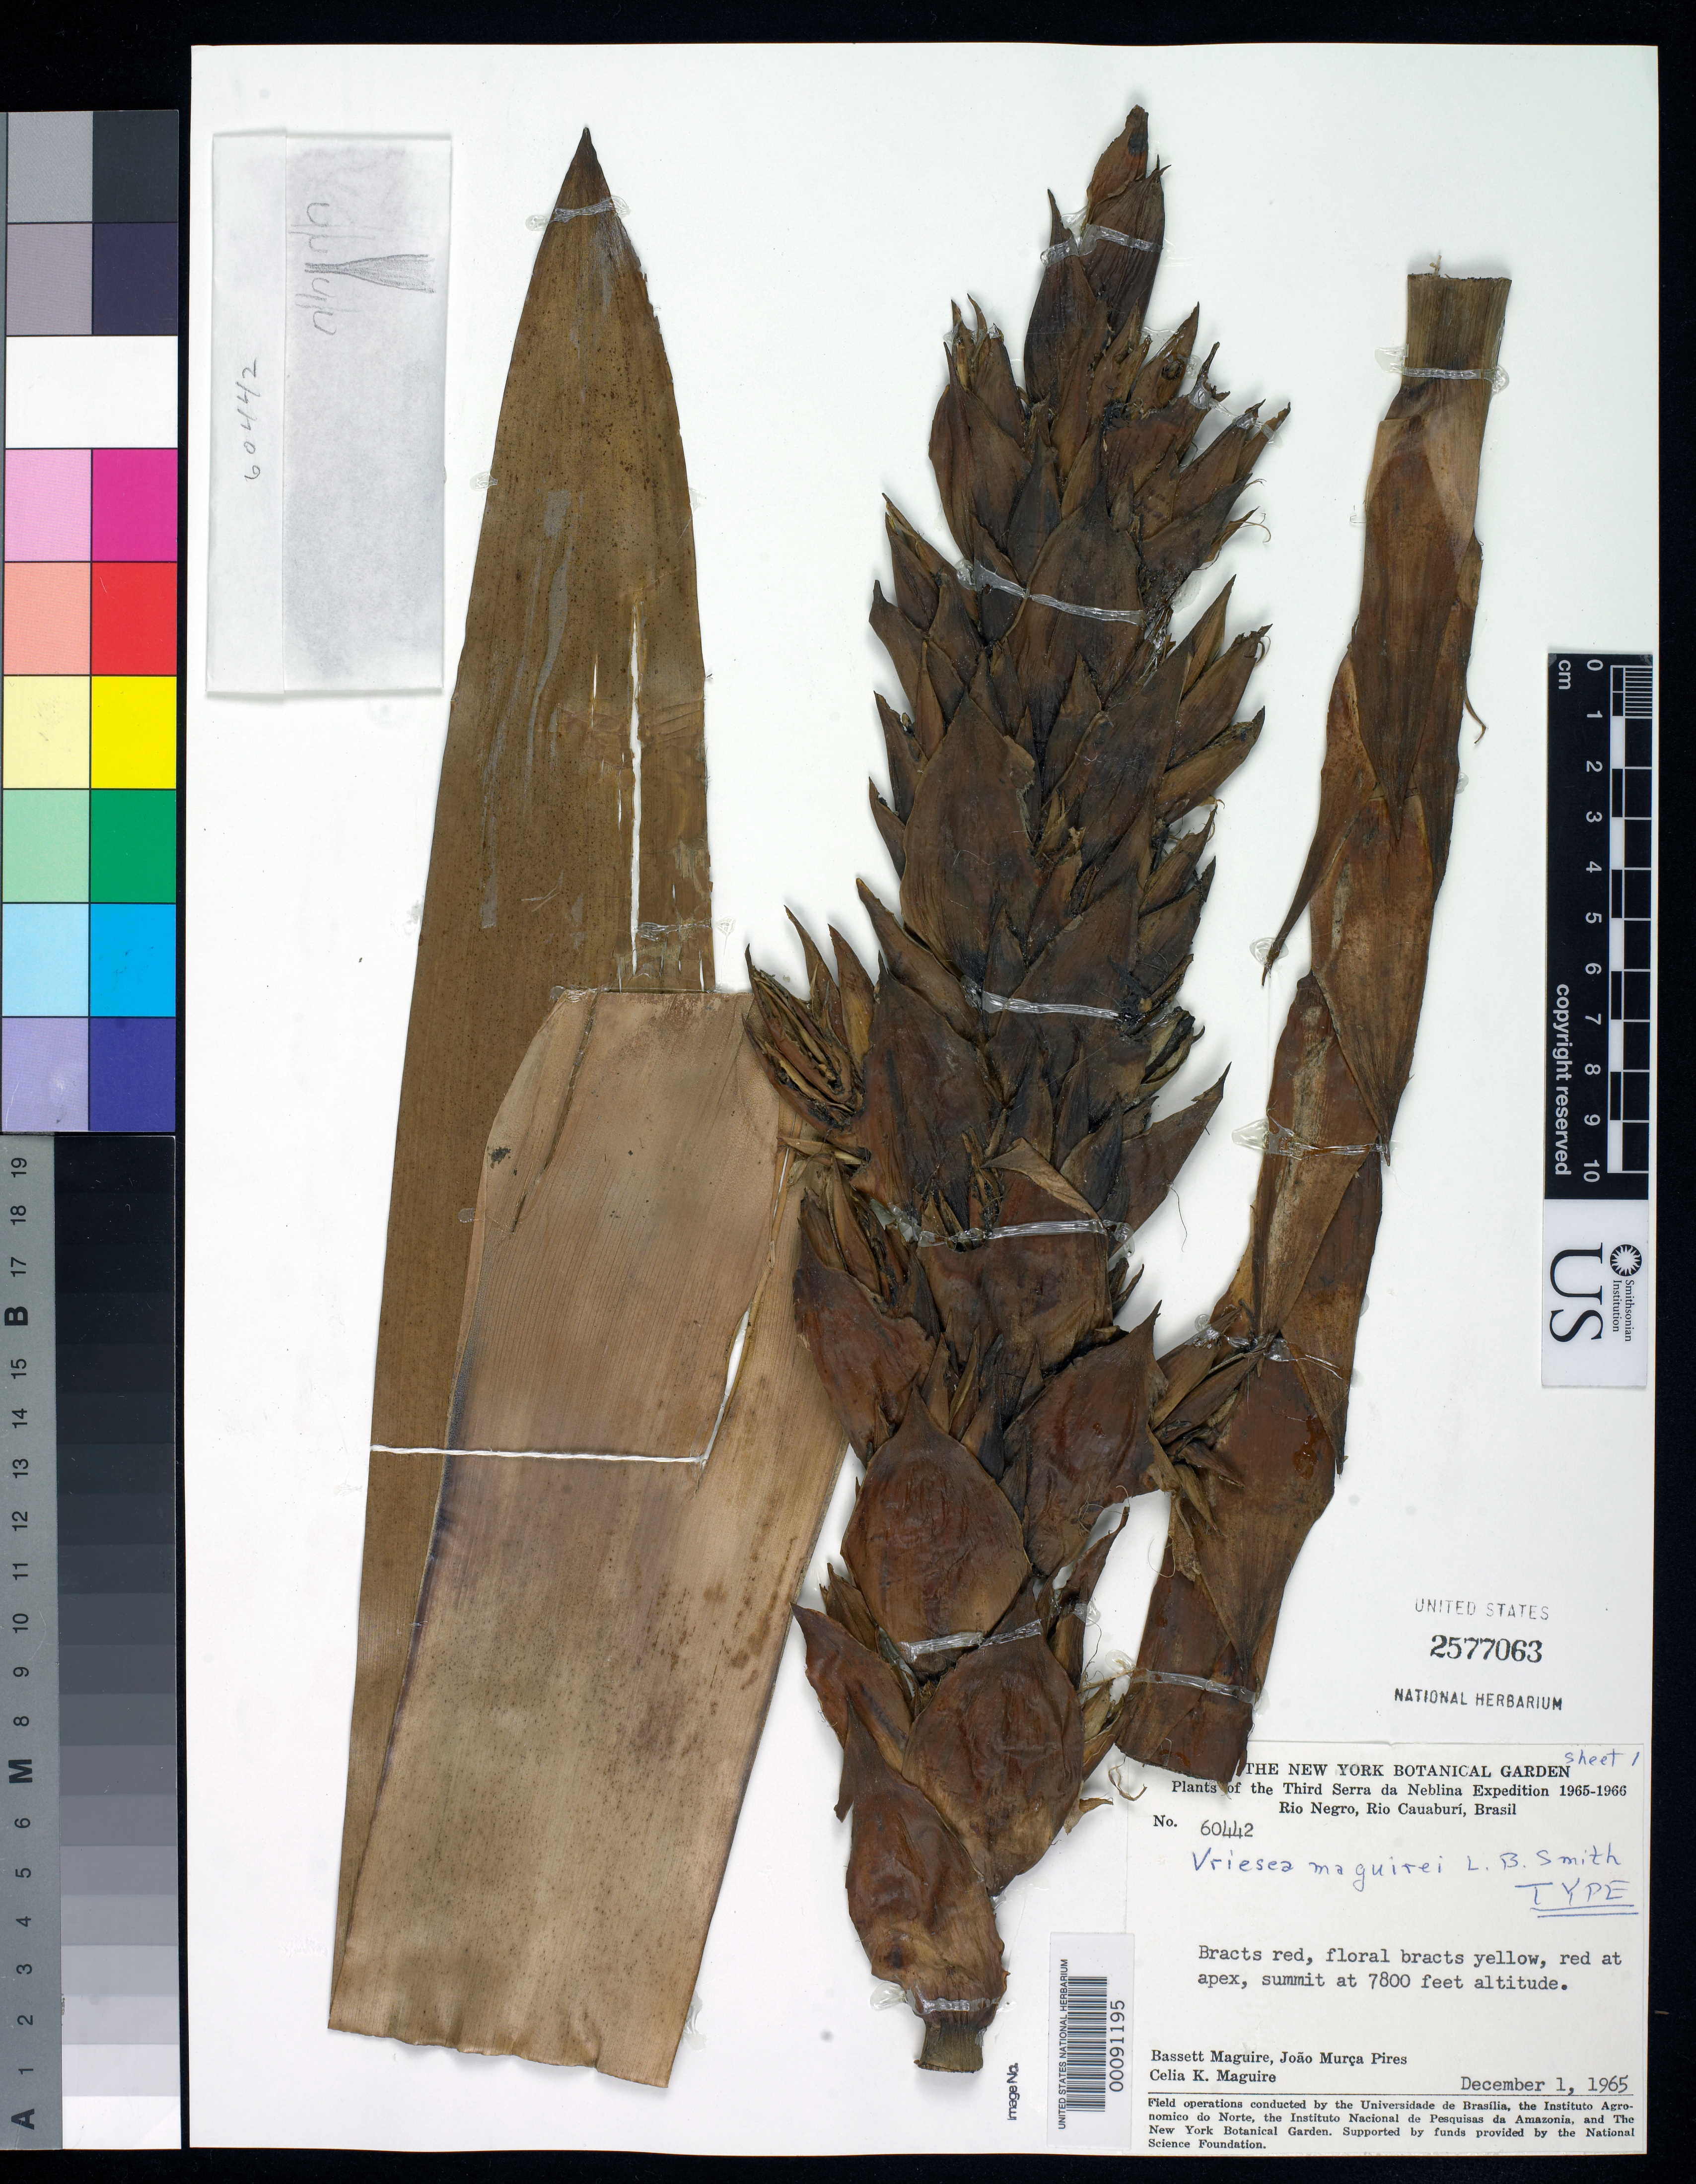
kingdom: Plantae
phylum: Tracheophyta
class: Liliopsida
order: Poales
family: Bromeliaceae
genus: Vriesea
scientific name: Vriesea maguirei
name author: L.B. Sm.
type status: Holotype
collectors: B. Maguire, J. M. Pires & C. K. Maguire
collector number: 60442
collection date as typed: December 1, 1965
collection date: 1965-12-01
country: Brazil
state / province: Amazonas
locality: Serra da Neblina, Rio Negro, Rio Cauaburí.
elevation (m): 2377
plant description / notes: One of 3 sheets, USNH 2577063, 2577064, & 2577065, annotated as "sheet 1", "sheet 3", and "sheet 2", respectively. Only sheet 1 (2577063) is annotated as "TYPE" but all are clearly cross-labeled as parts of a single specimen.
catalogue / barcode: US 2577063